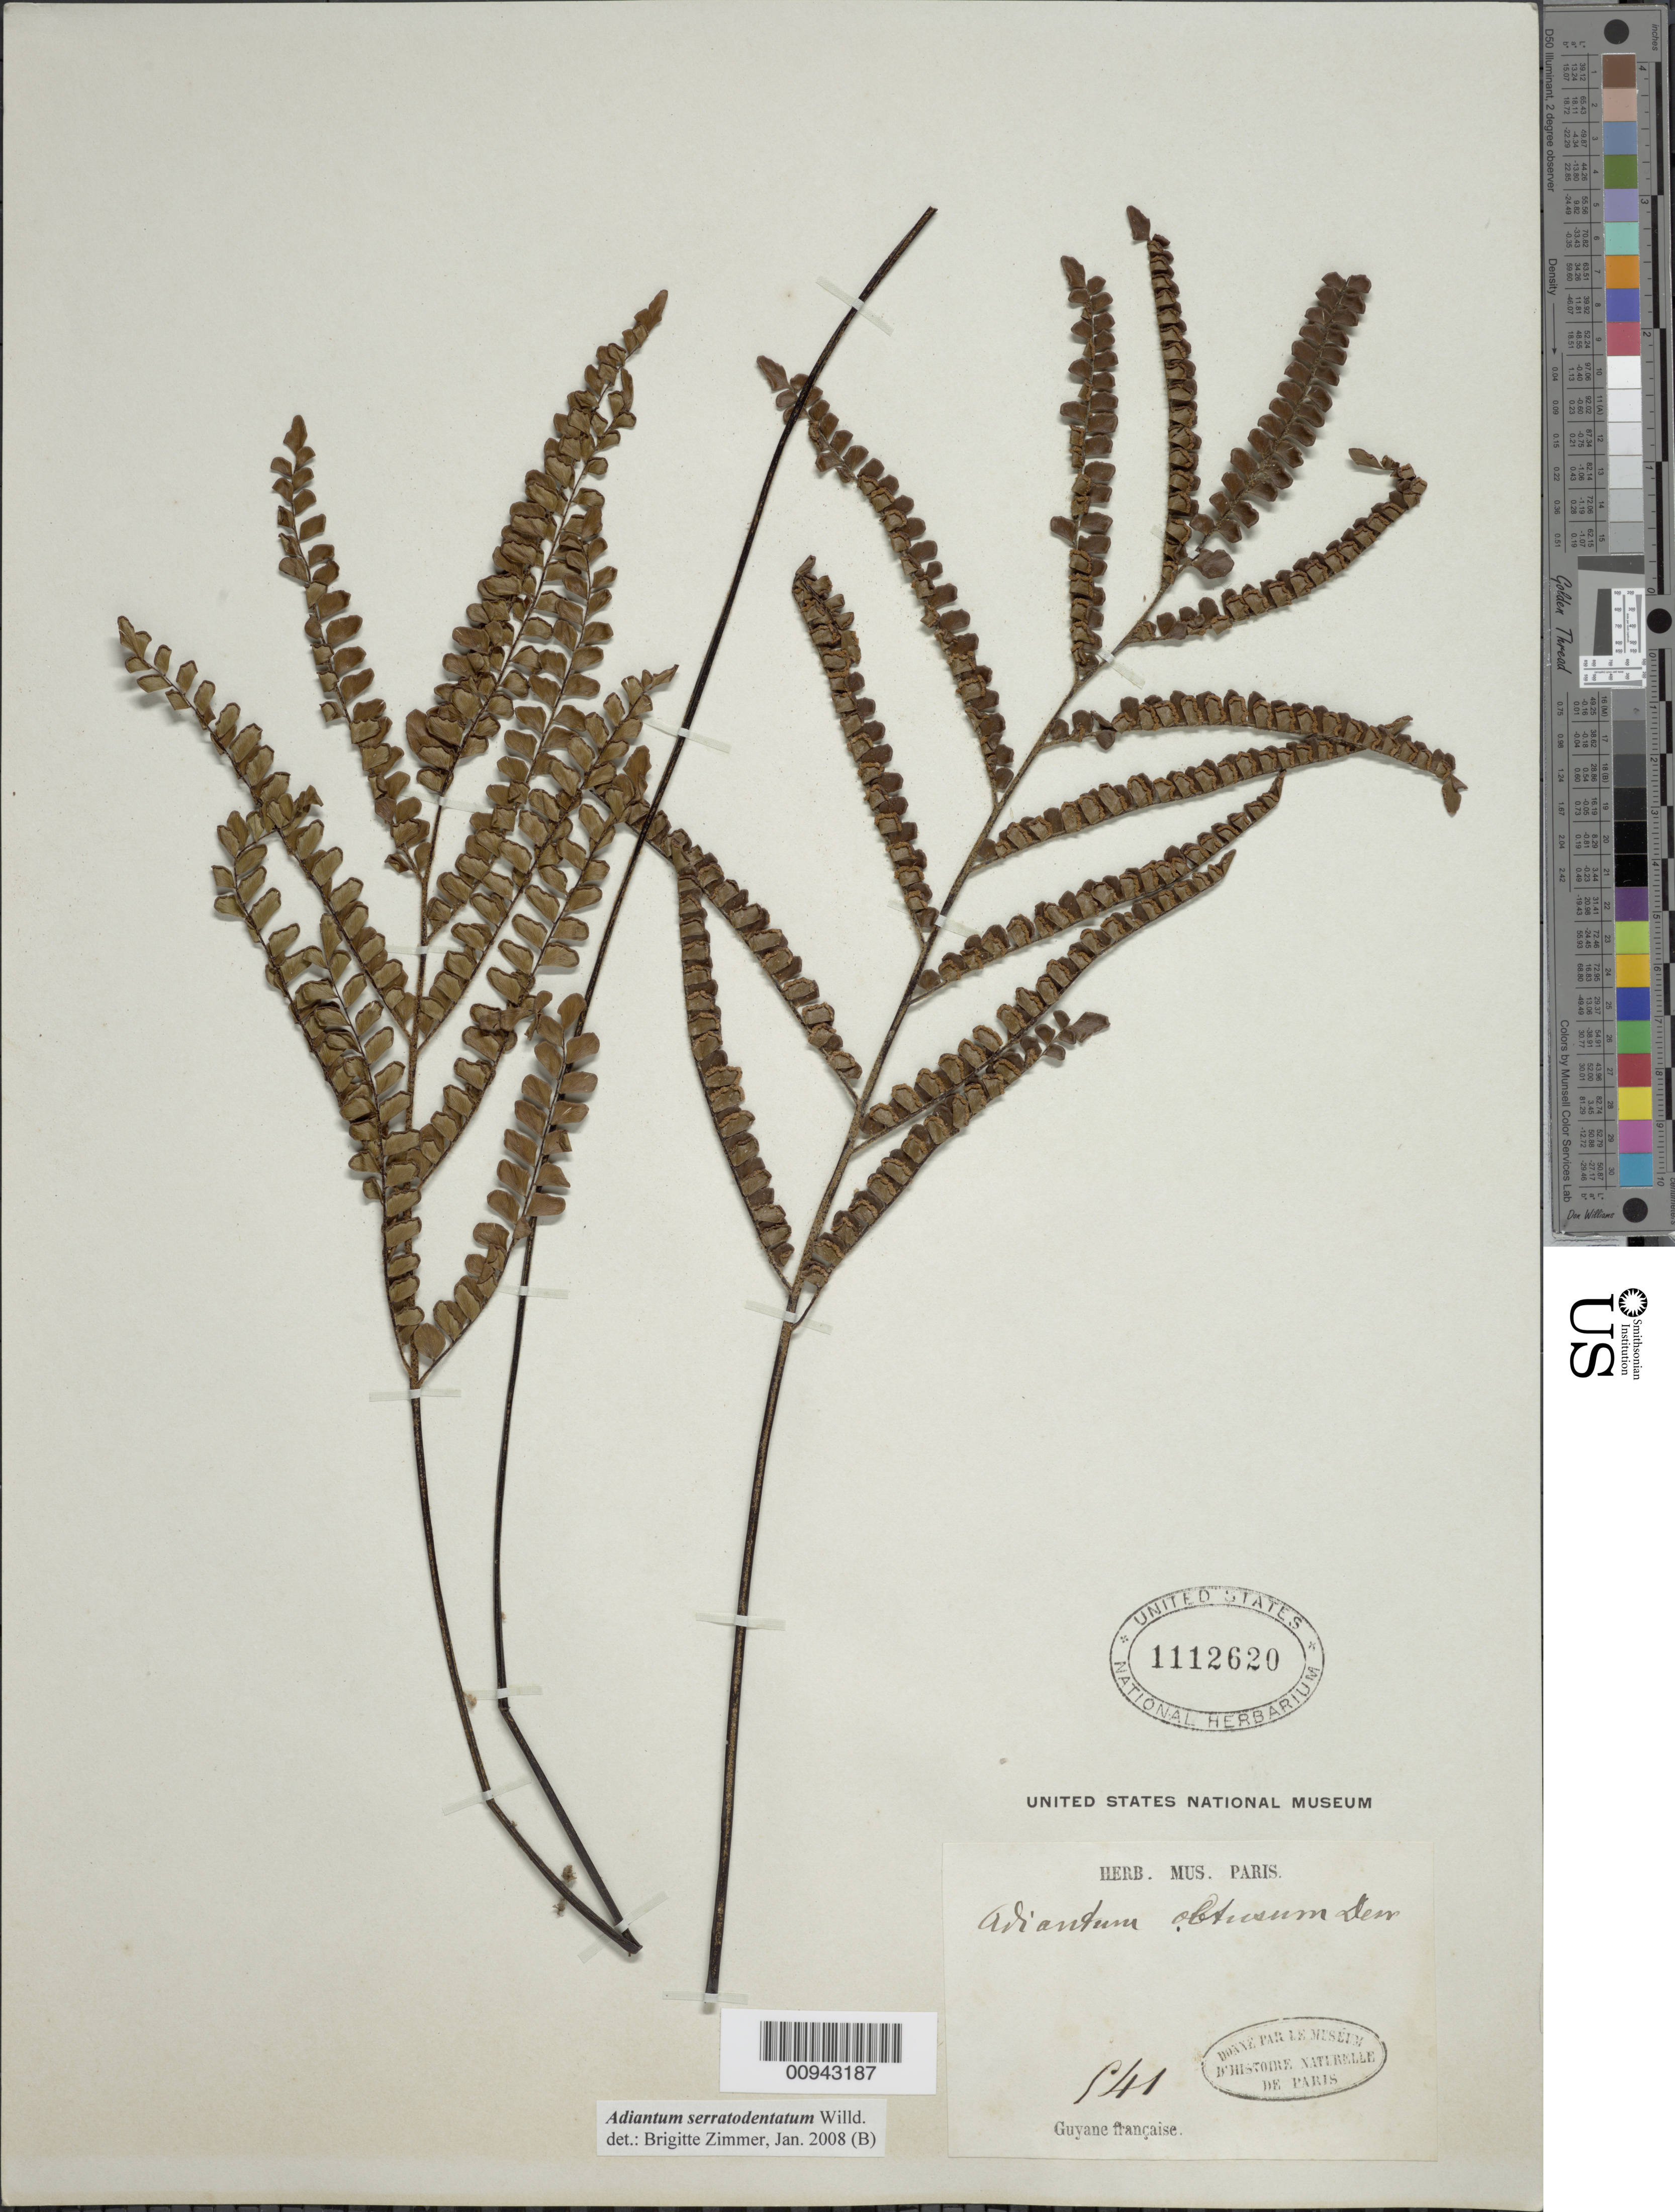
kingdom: Plantae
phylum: Tracheophyta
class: Polypodiopsida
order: Polypodiales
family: Pteridaceae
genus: Adiantum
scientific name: Adiantum serratodentatum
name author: Humb. & Bonpl. ex Willd.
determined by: Zimmer, B.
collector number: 141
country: French Guiana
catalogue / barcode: US 1112620